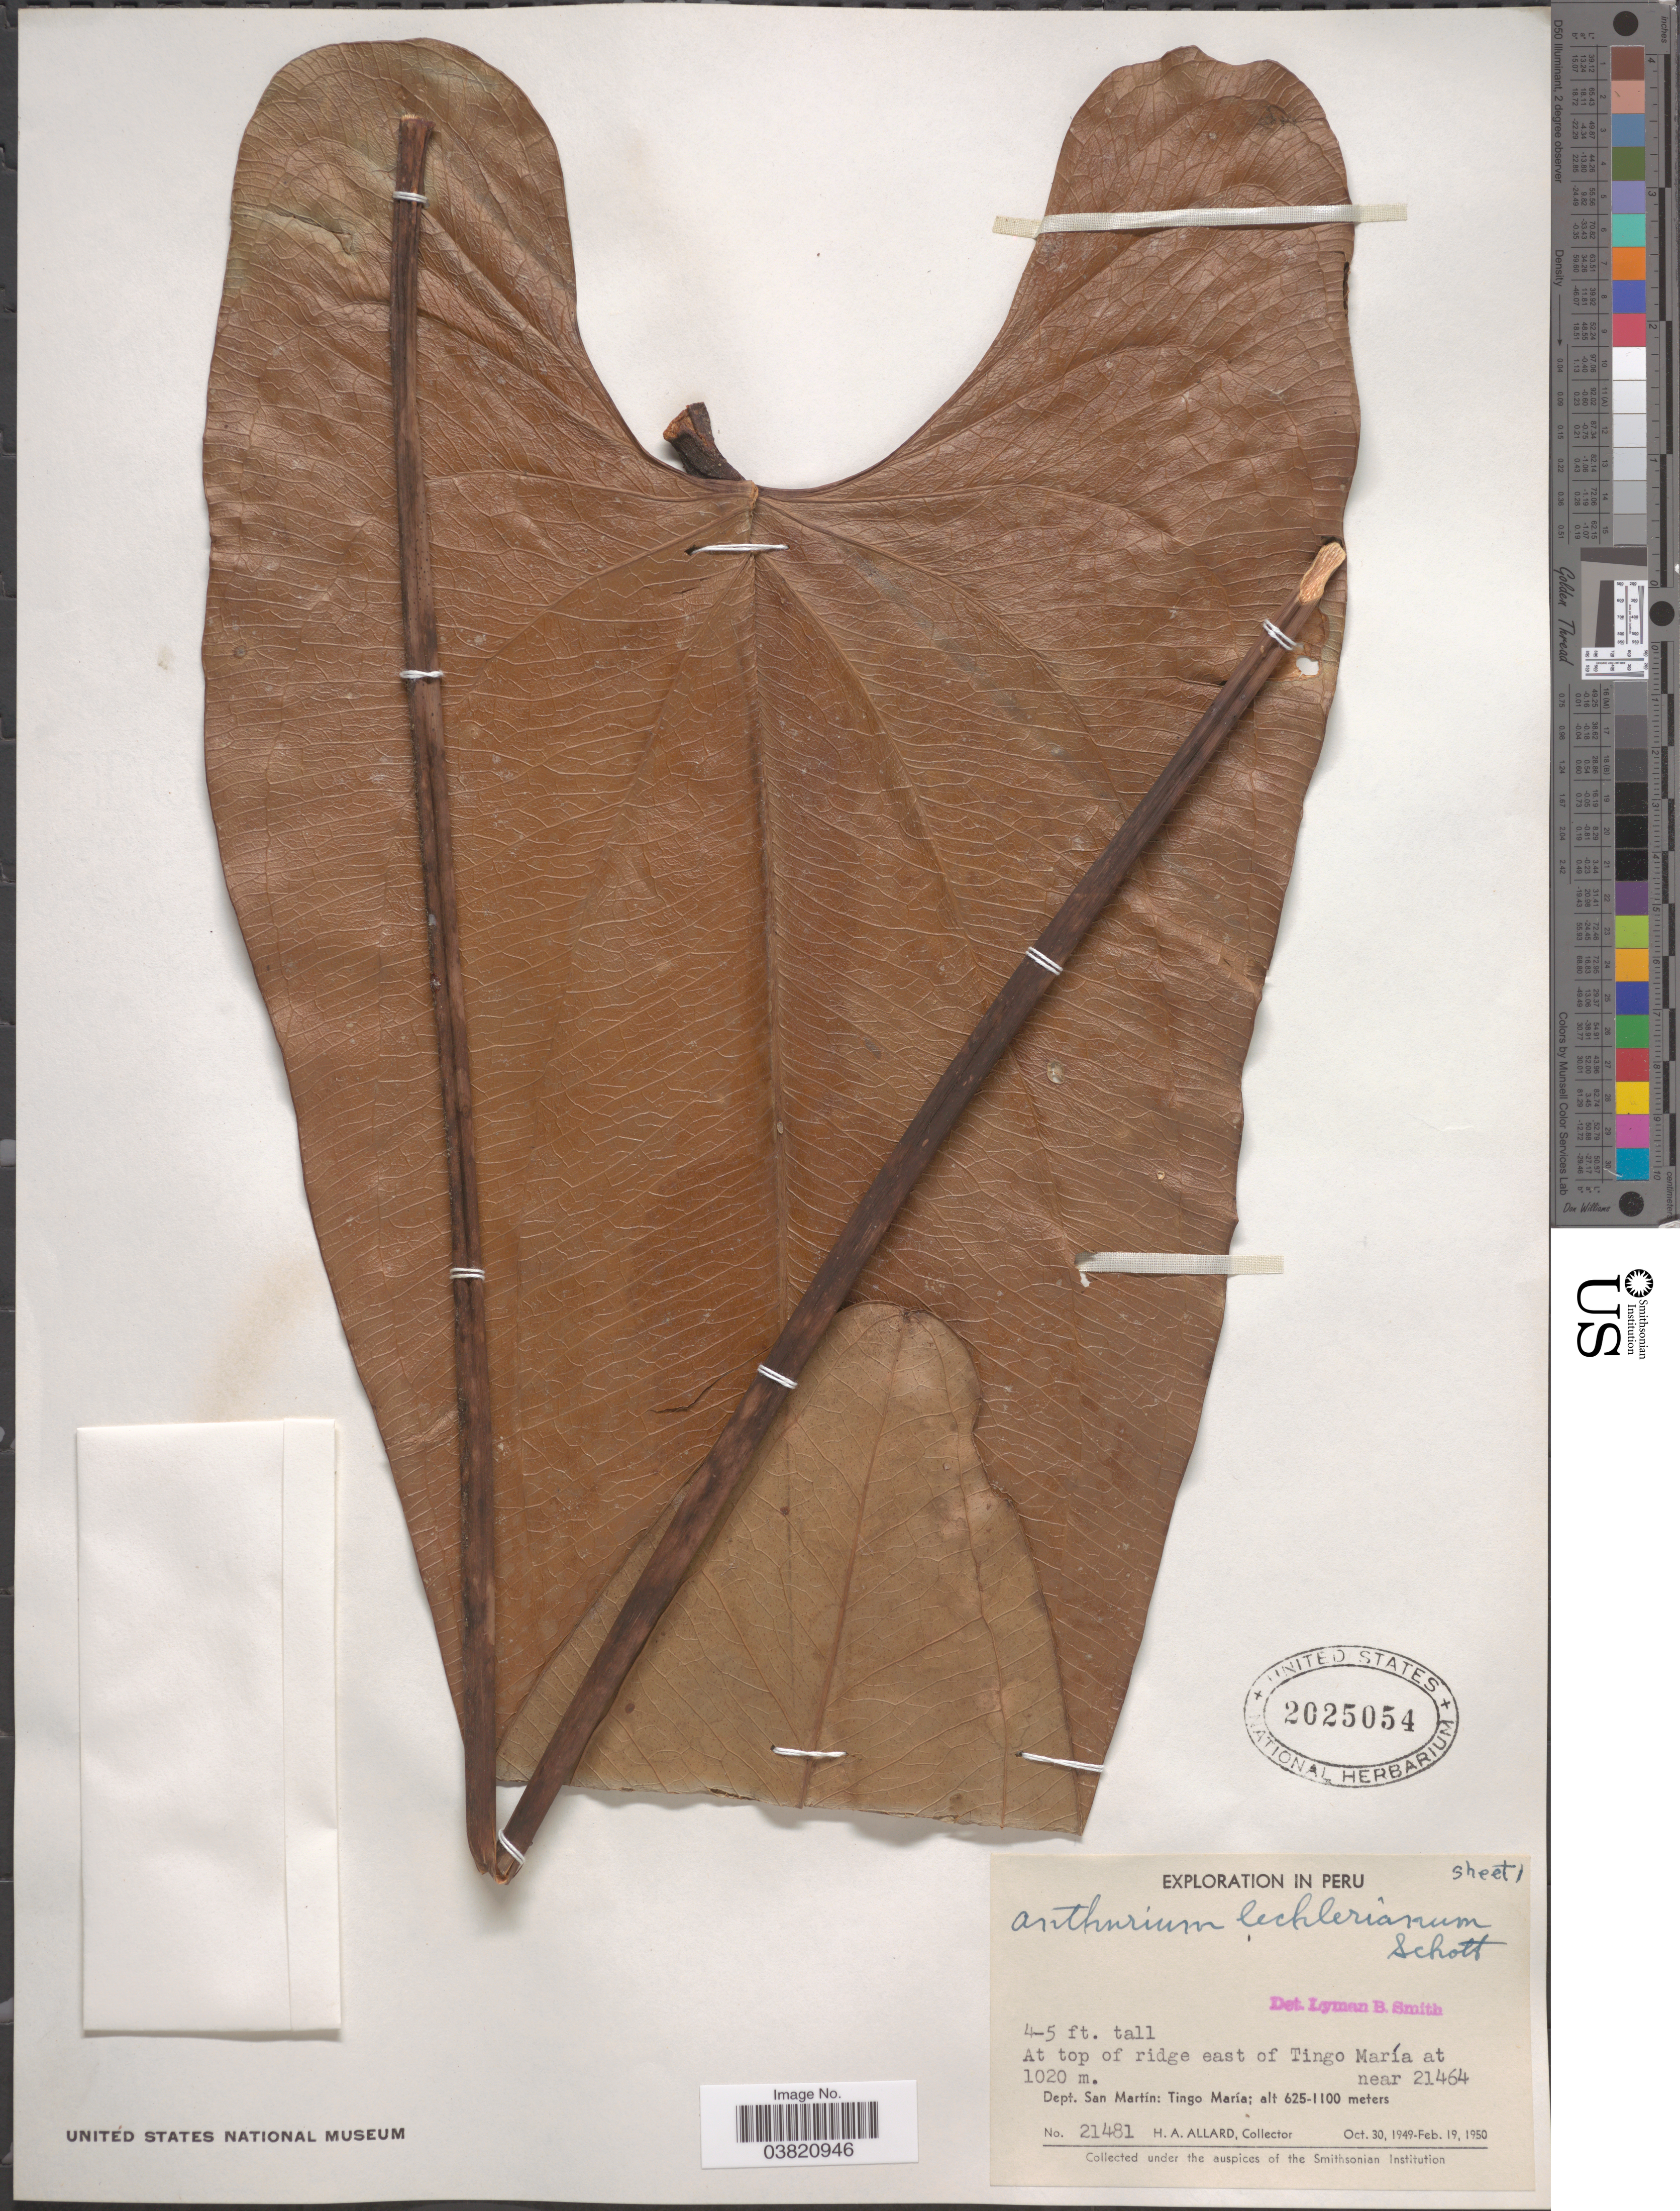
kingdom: Plantae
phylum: Tracheophyta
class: Liliopsida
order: Alismatales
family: Araceae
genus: Anthurium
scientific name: Anthurium lechlerianum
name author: Schott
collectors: H. A. Allard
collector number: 21481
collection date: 1949-10-30/1950-02-19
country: Peru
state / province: San Martín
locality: At top of ridge east of Tingo María near 21464. Dept. San Martín: Tingo María.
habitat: at top of ridge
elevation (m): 1020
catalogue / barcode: US 2025054